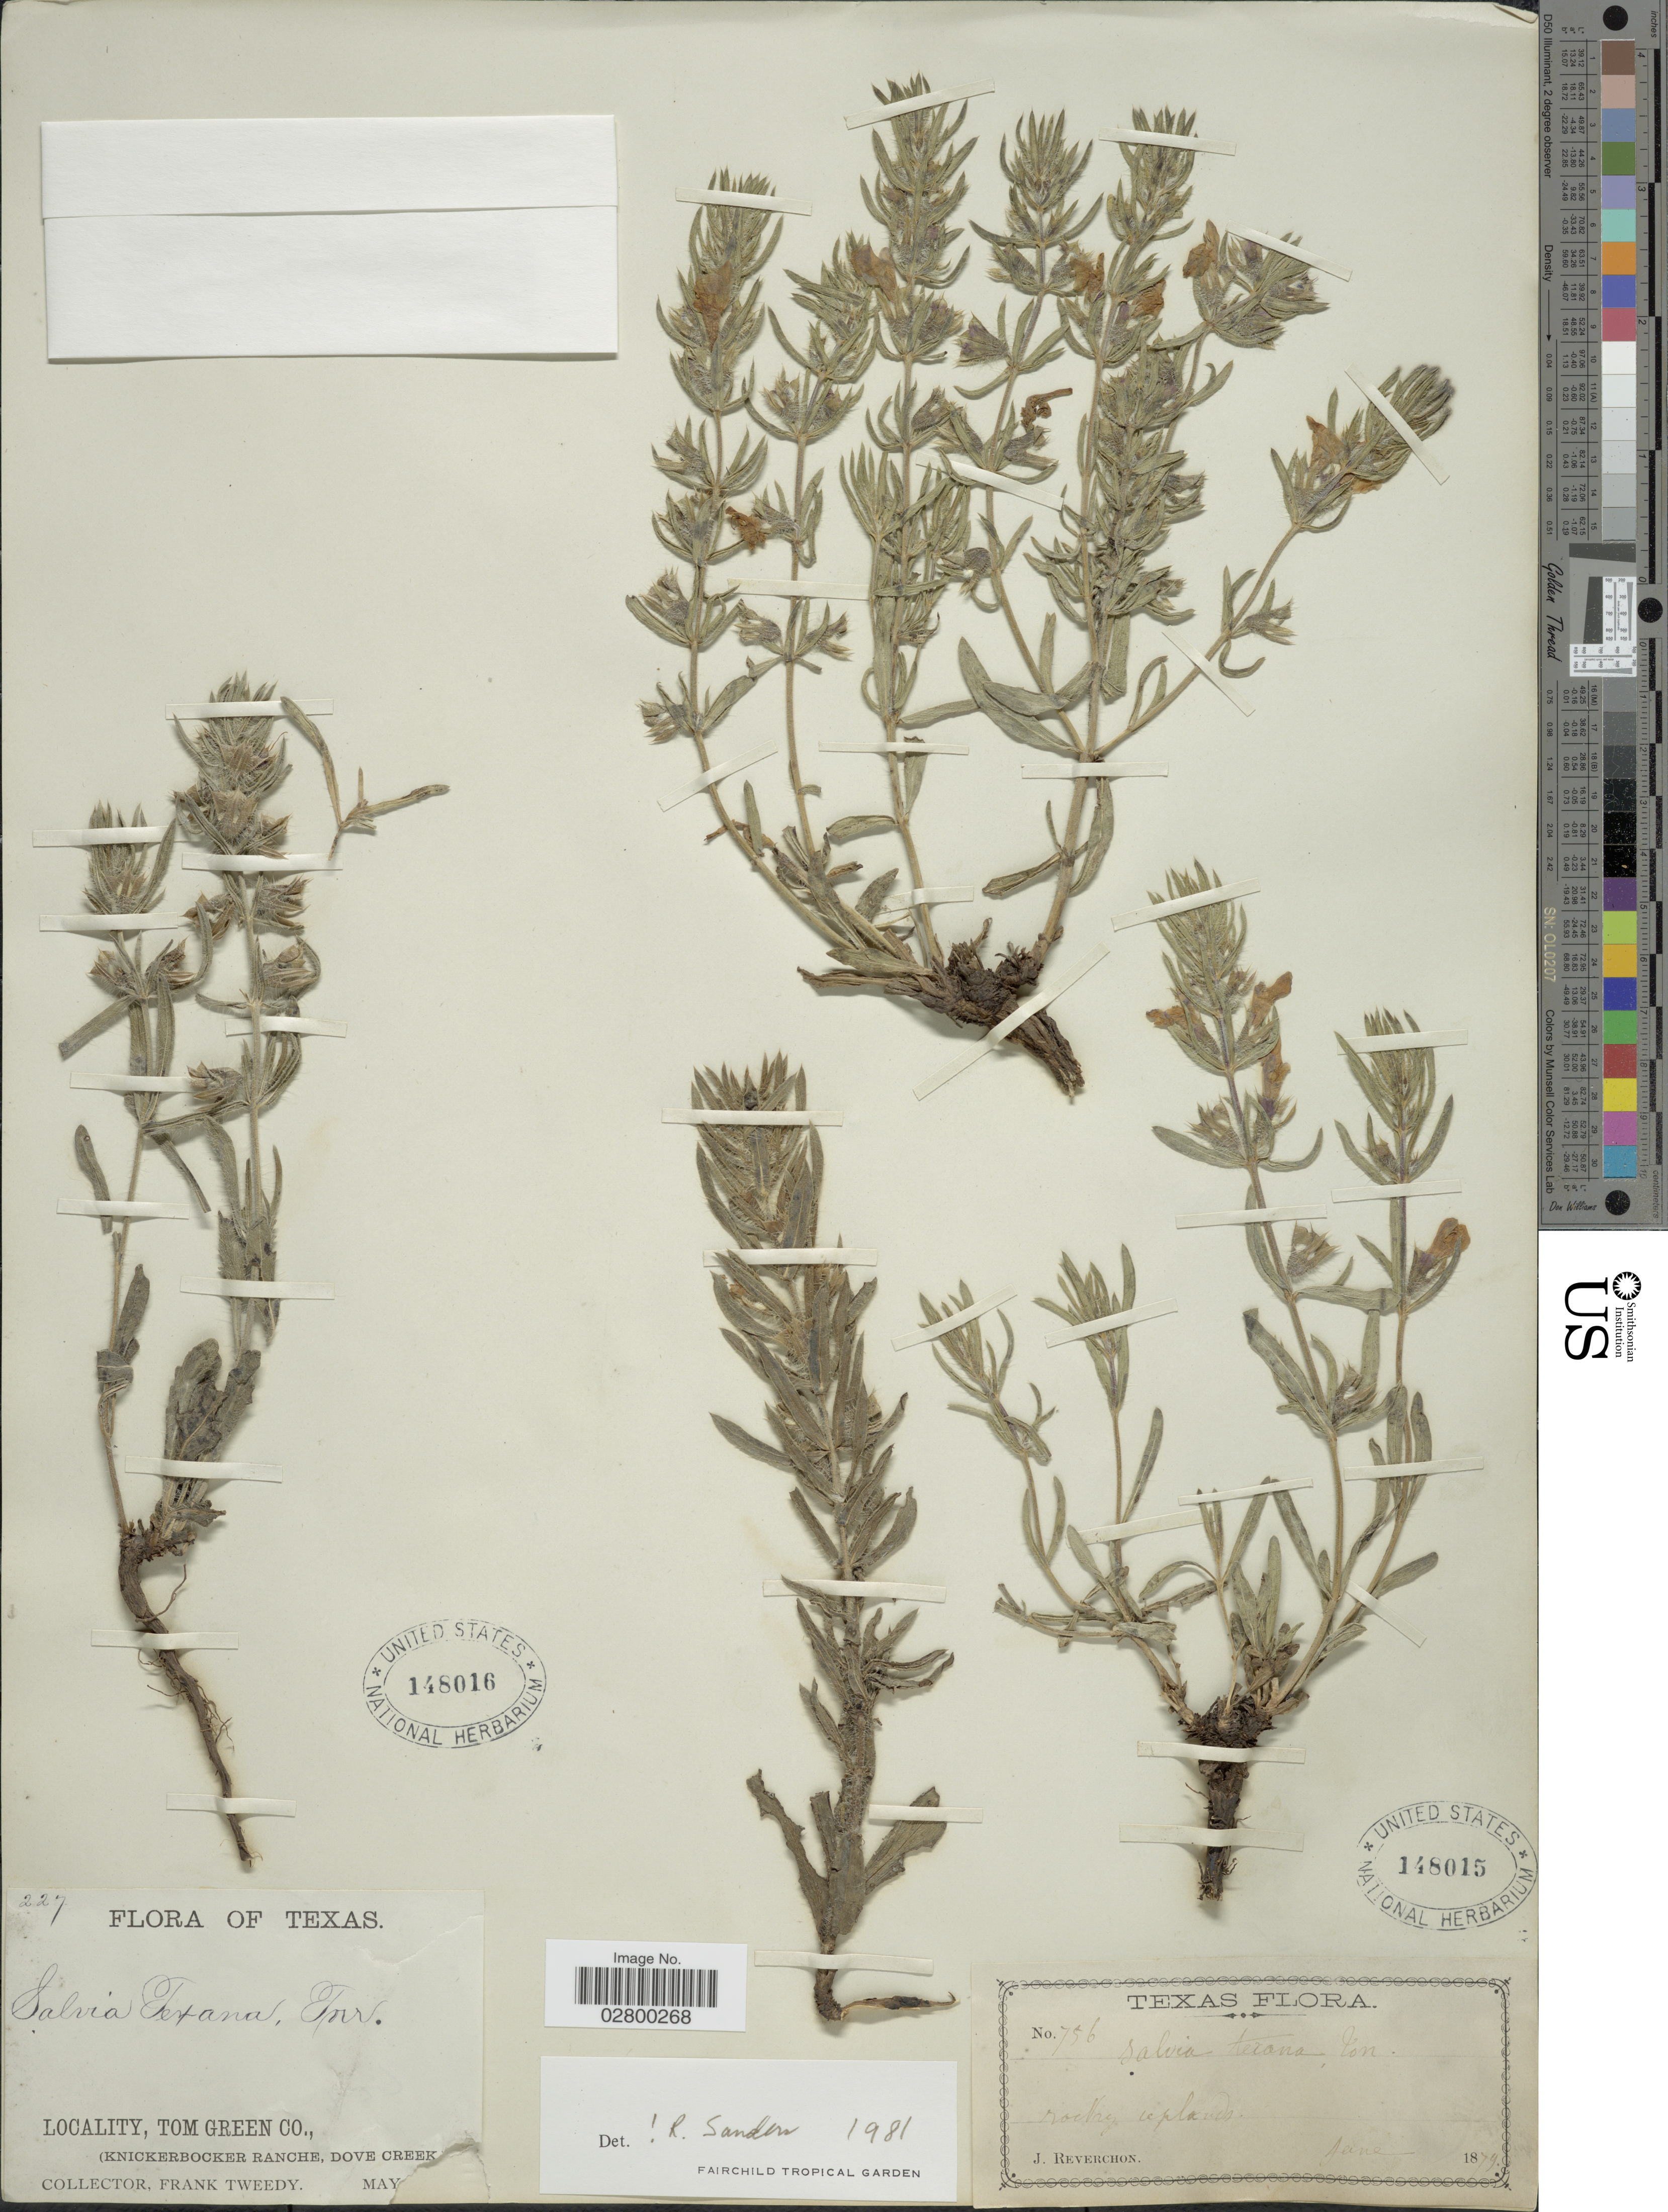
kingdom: Plantae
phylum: Tracheophyta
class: Magnoliopsida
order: Lamiales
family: Lamiaceae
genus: Salvia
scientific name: Salvia texana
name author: (Scheele) Torr.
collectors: F. Tweedy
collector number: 227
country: United States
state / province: Texas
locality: Tom Green Co. (Knickerbocker Ranche, Dove Creek).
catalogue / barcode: US 148016